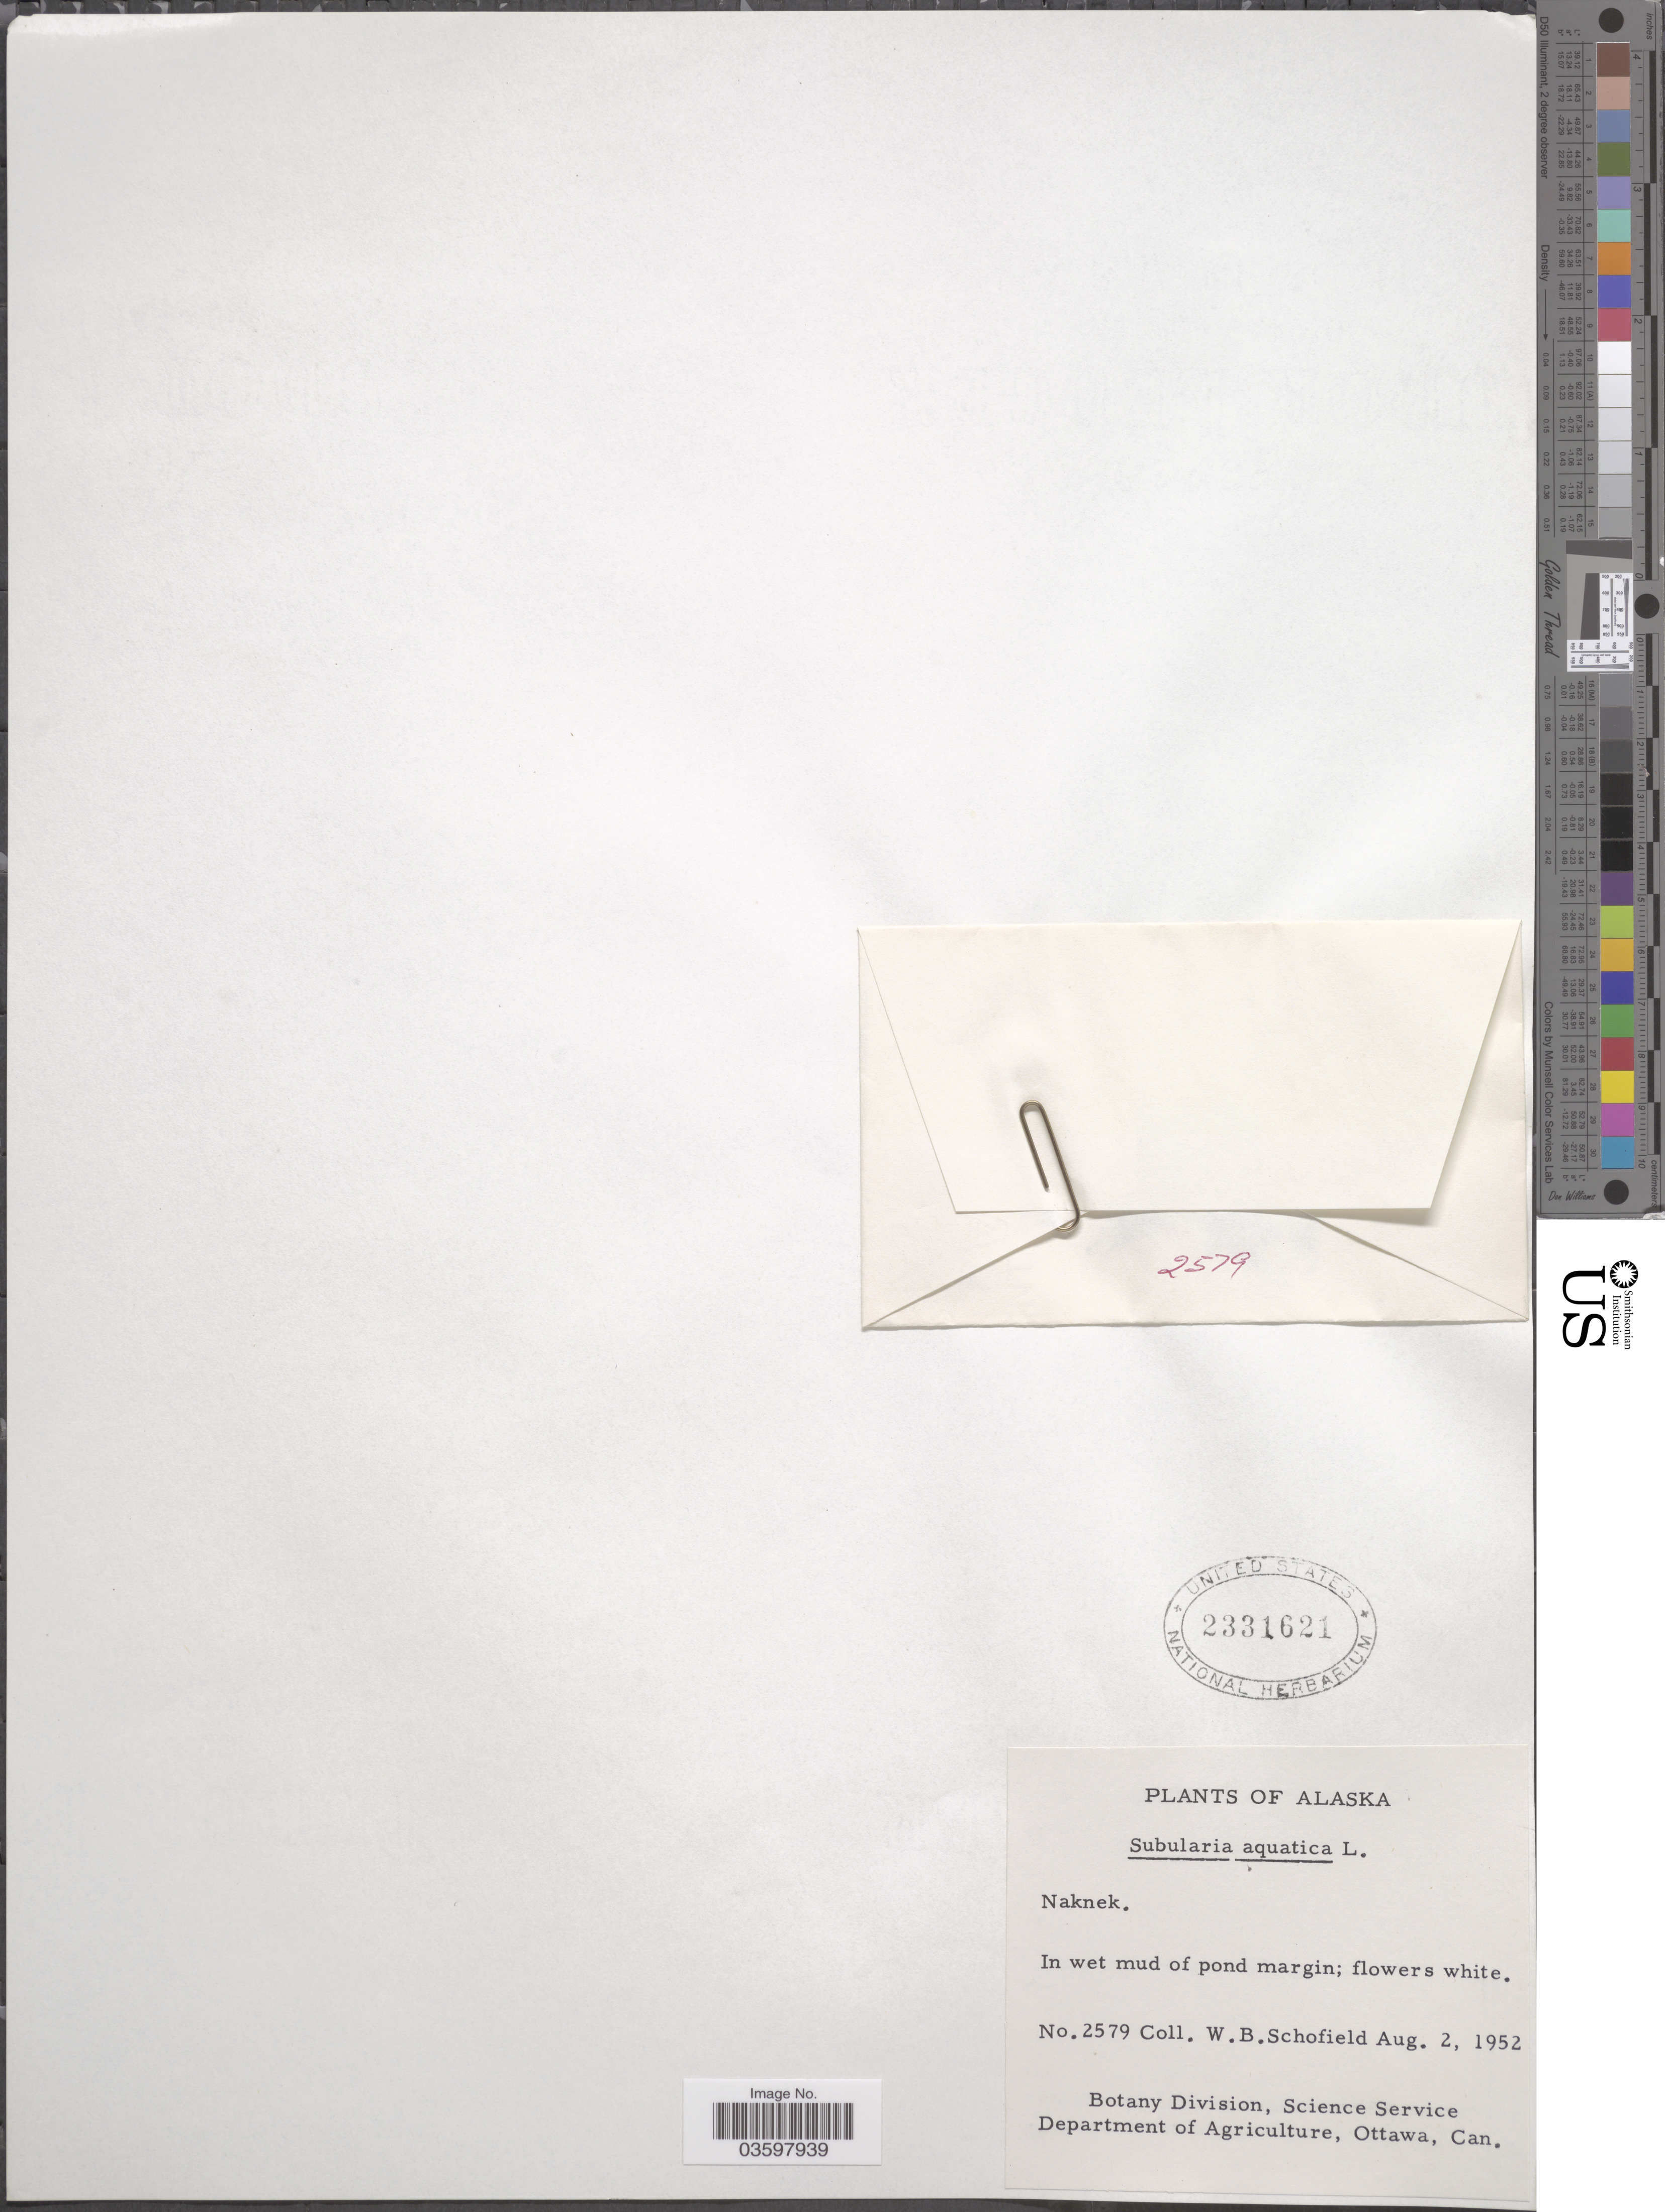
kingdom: Plantae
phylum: Tracheophyta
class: Magnoliopsida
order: Brassicales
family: Brassicaceae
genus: Subularia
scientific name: Subularia aquatica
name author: L.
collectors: W. Schofield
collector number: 2579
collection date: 1952-08-02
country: United States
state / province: Alaska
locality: Naknek.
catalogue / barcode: US 2331621